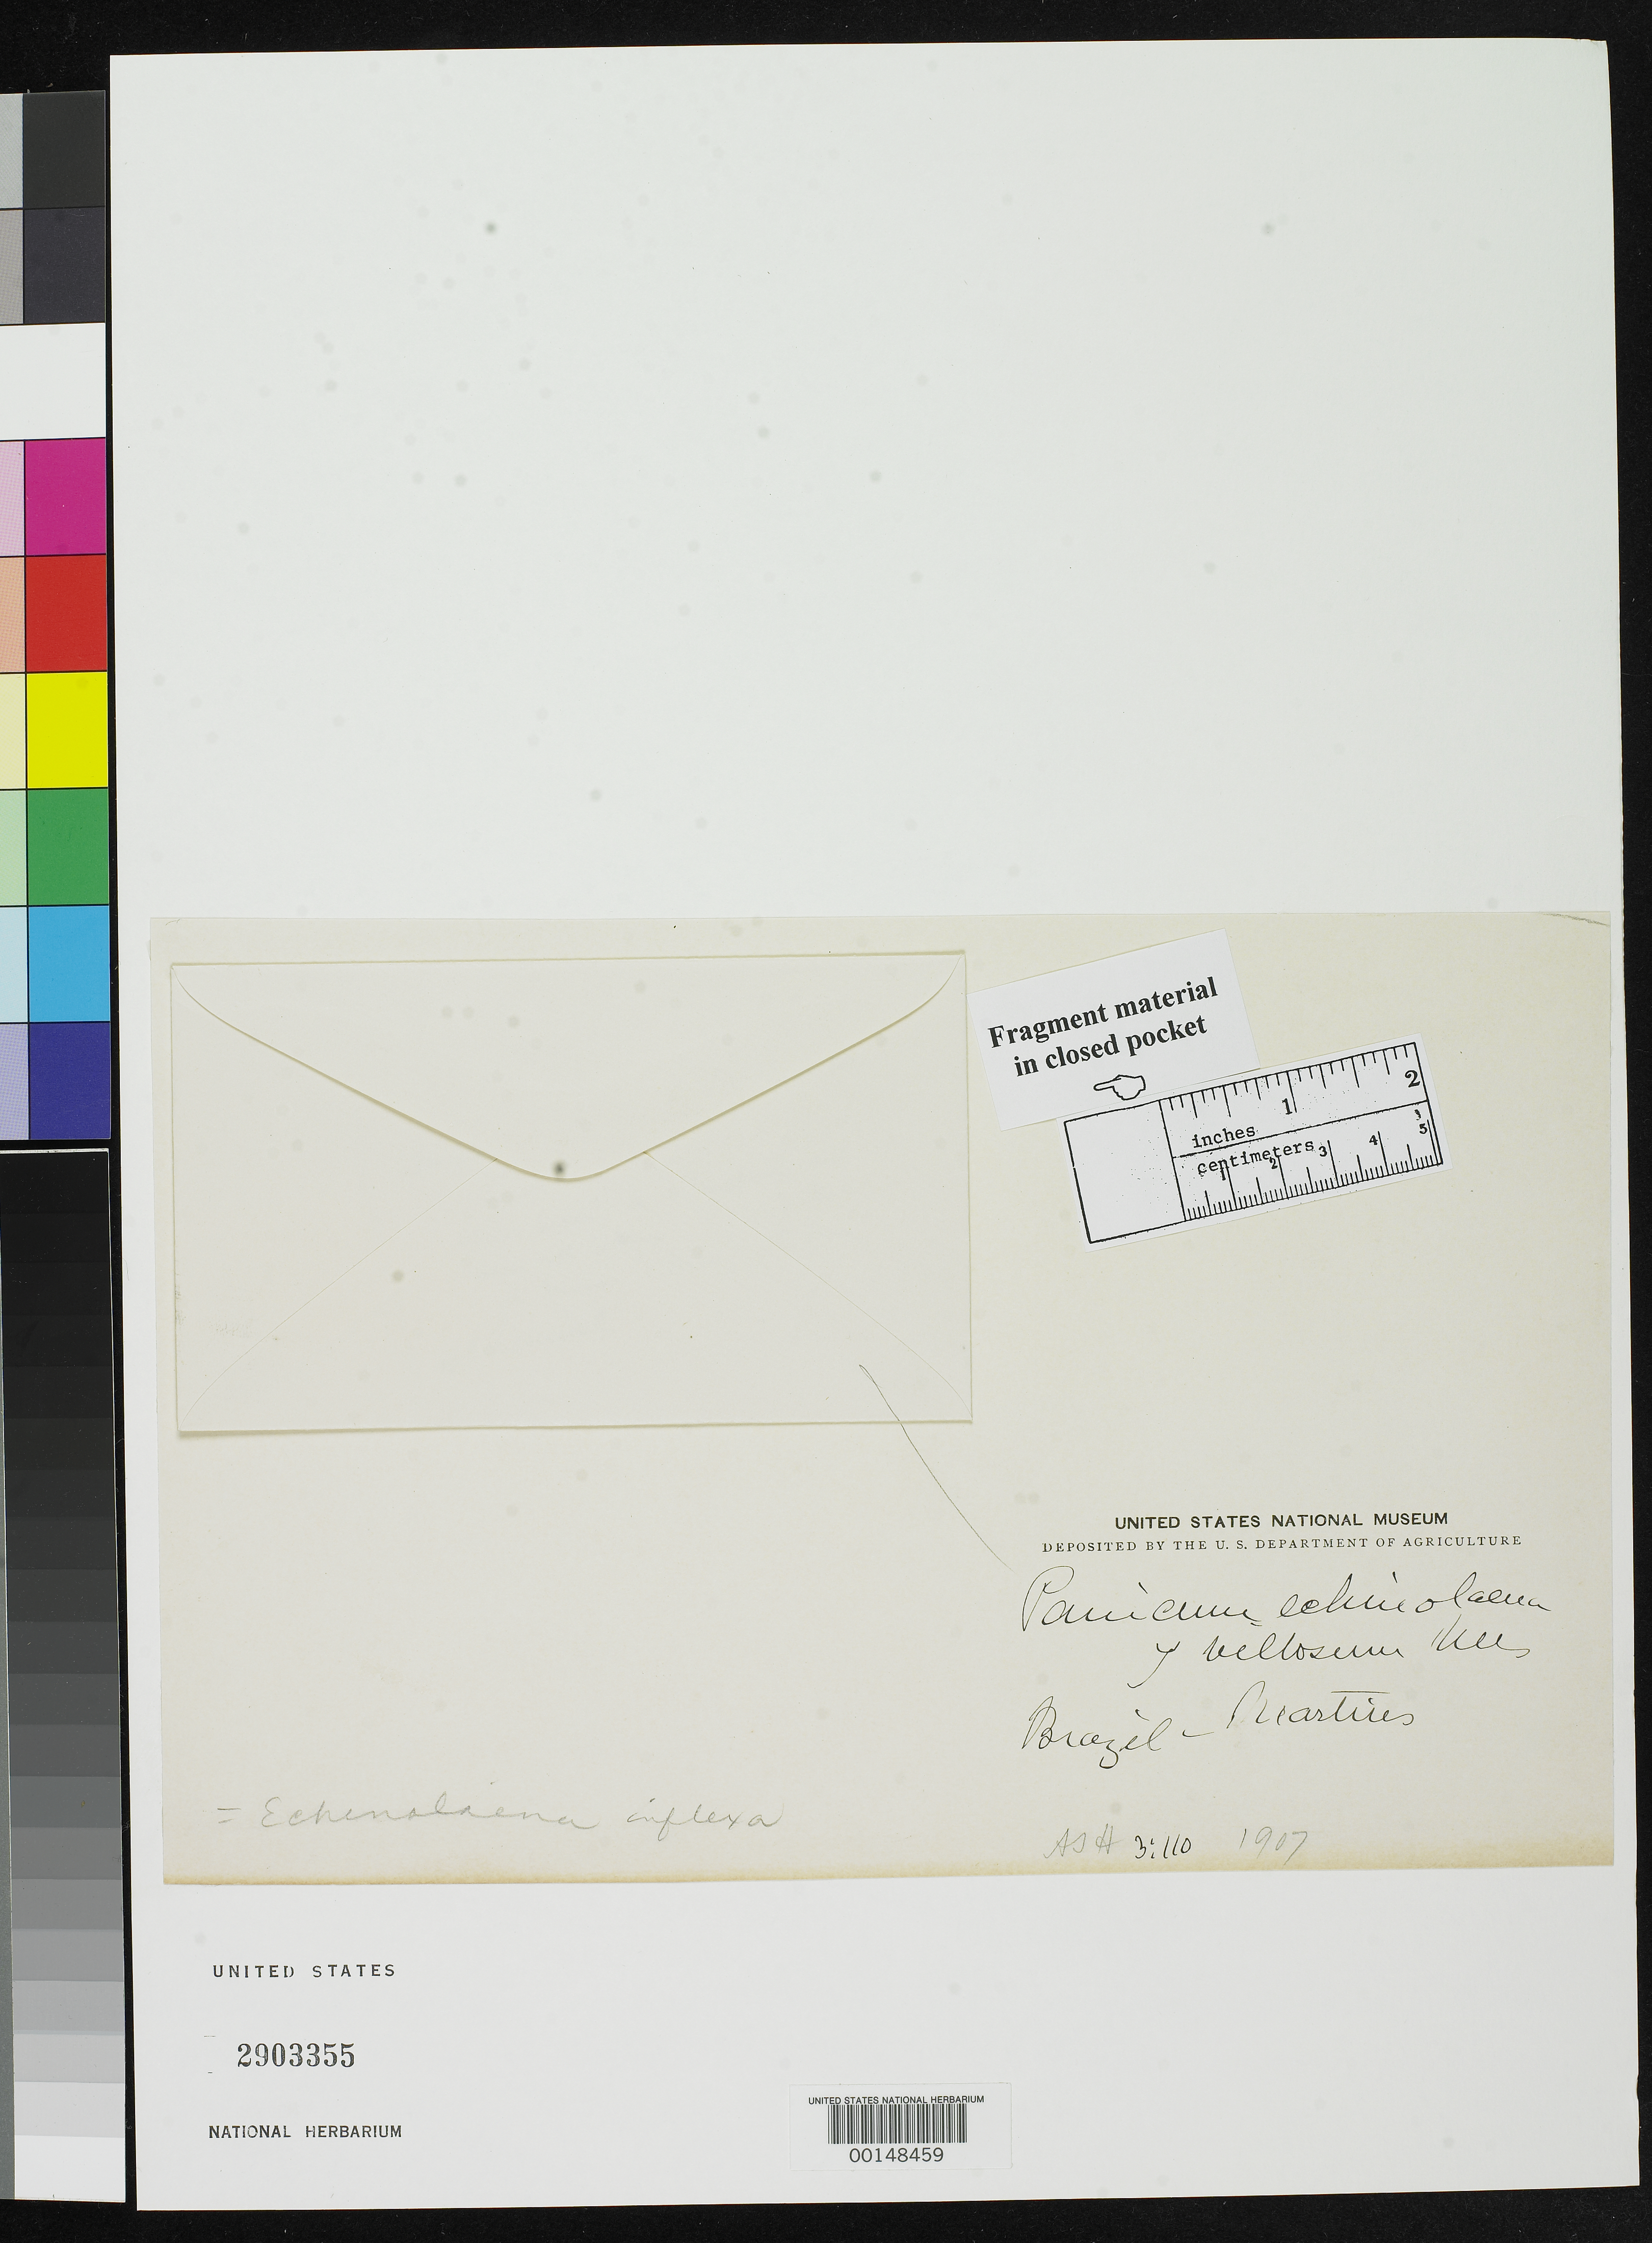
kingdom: Plantae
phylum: Tracheophyta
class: Liliopsida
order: Poales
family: Poaceae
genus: Panicum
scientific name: Panicum echinolaena var. villosum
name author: Nees in Mart.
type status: Type Fragment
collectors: C. F. Martius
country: Brazil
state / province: Minas Gerais / São Paulo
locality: Tambate, Sabara.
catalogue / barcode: US 2903355